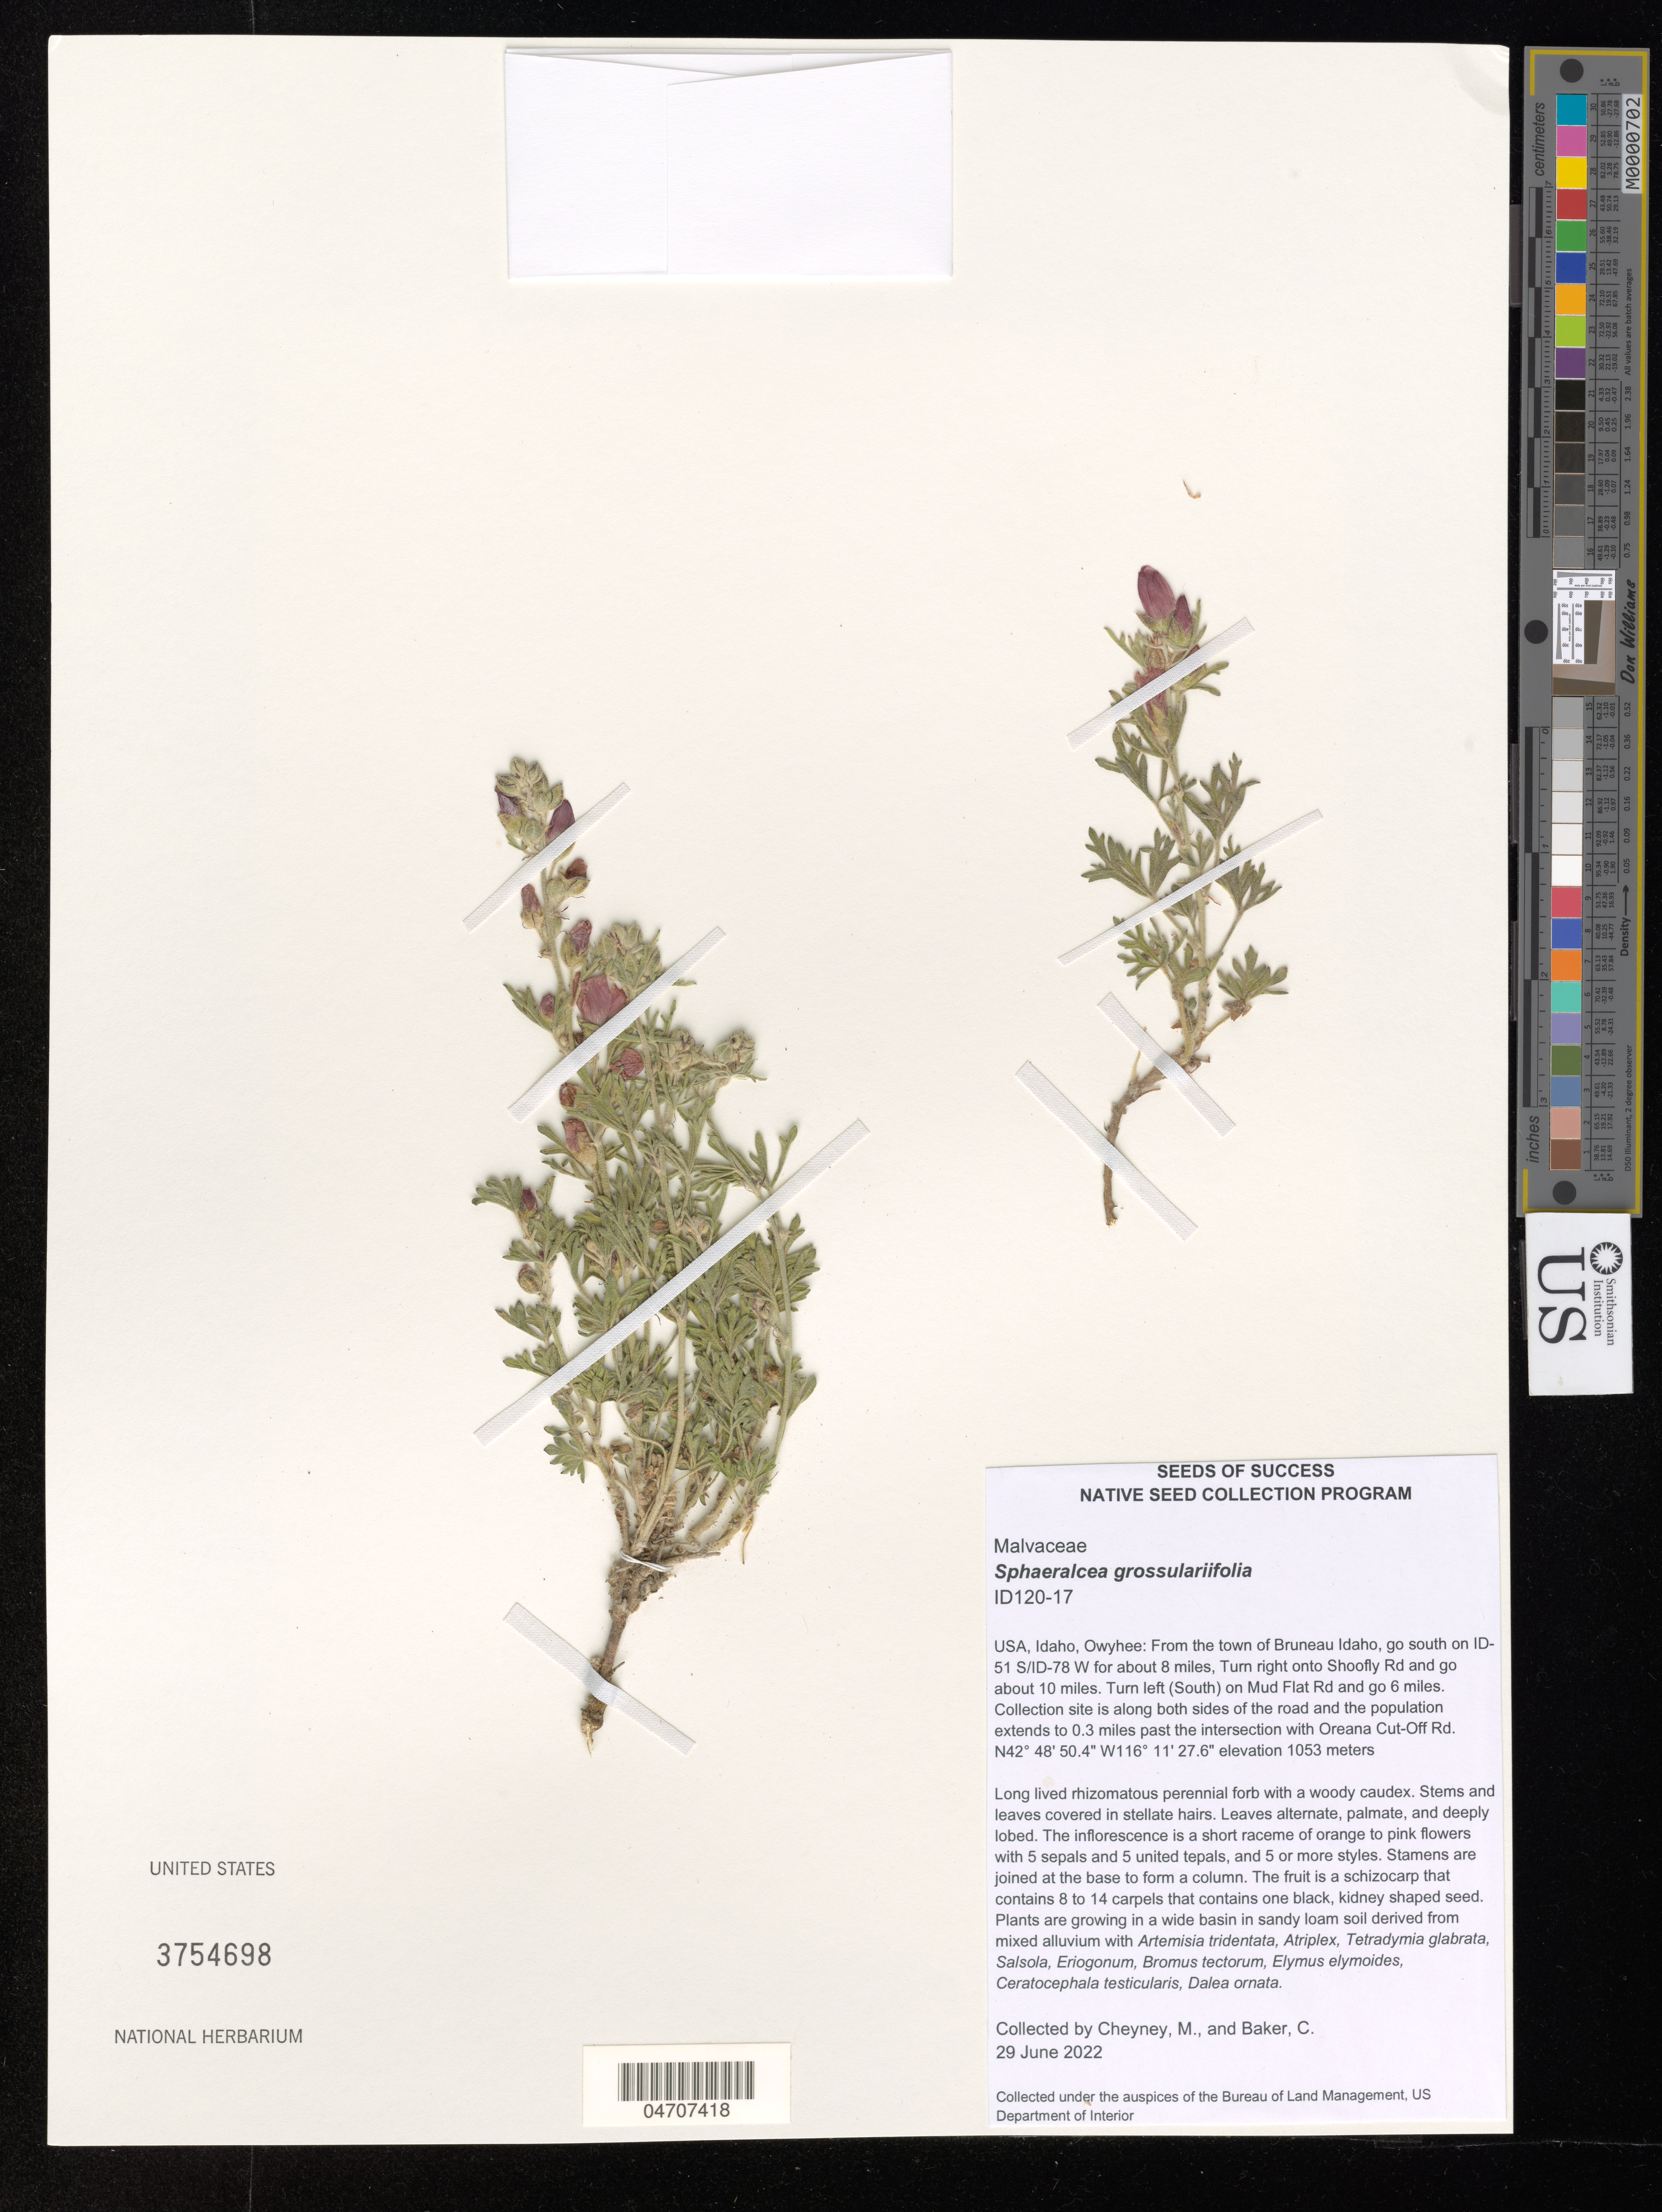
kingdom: Plantae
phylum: Tracheophyta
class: Magnoliopsida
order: Malvales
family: Malvaceae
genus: Sphaeralcea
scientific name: Sphaeralcea grossulariifolia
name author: (Hook. & Arn.) Rydb.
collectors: M. Cheyney & C. Baker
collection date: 2022-06-29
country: United States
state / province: Idaho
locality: Owyhee: From the town of Bruneau Idaho, go south on ID-51 S/ID-78 W for about 8 miles, Turn right onto Shoofly Rd and go about 10 miles. Turn left (South) on Mud Flat Rd and go 6 miles. Collection site is along both sides of the road and the population extends to 0.3 miles past the intersection with Oreana Cut-Off Rd.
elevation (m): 1053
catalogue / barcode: US 3754698